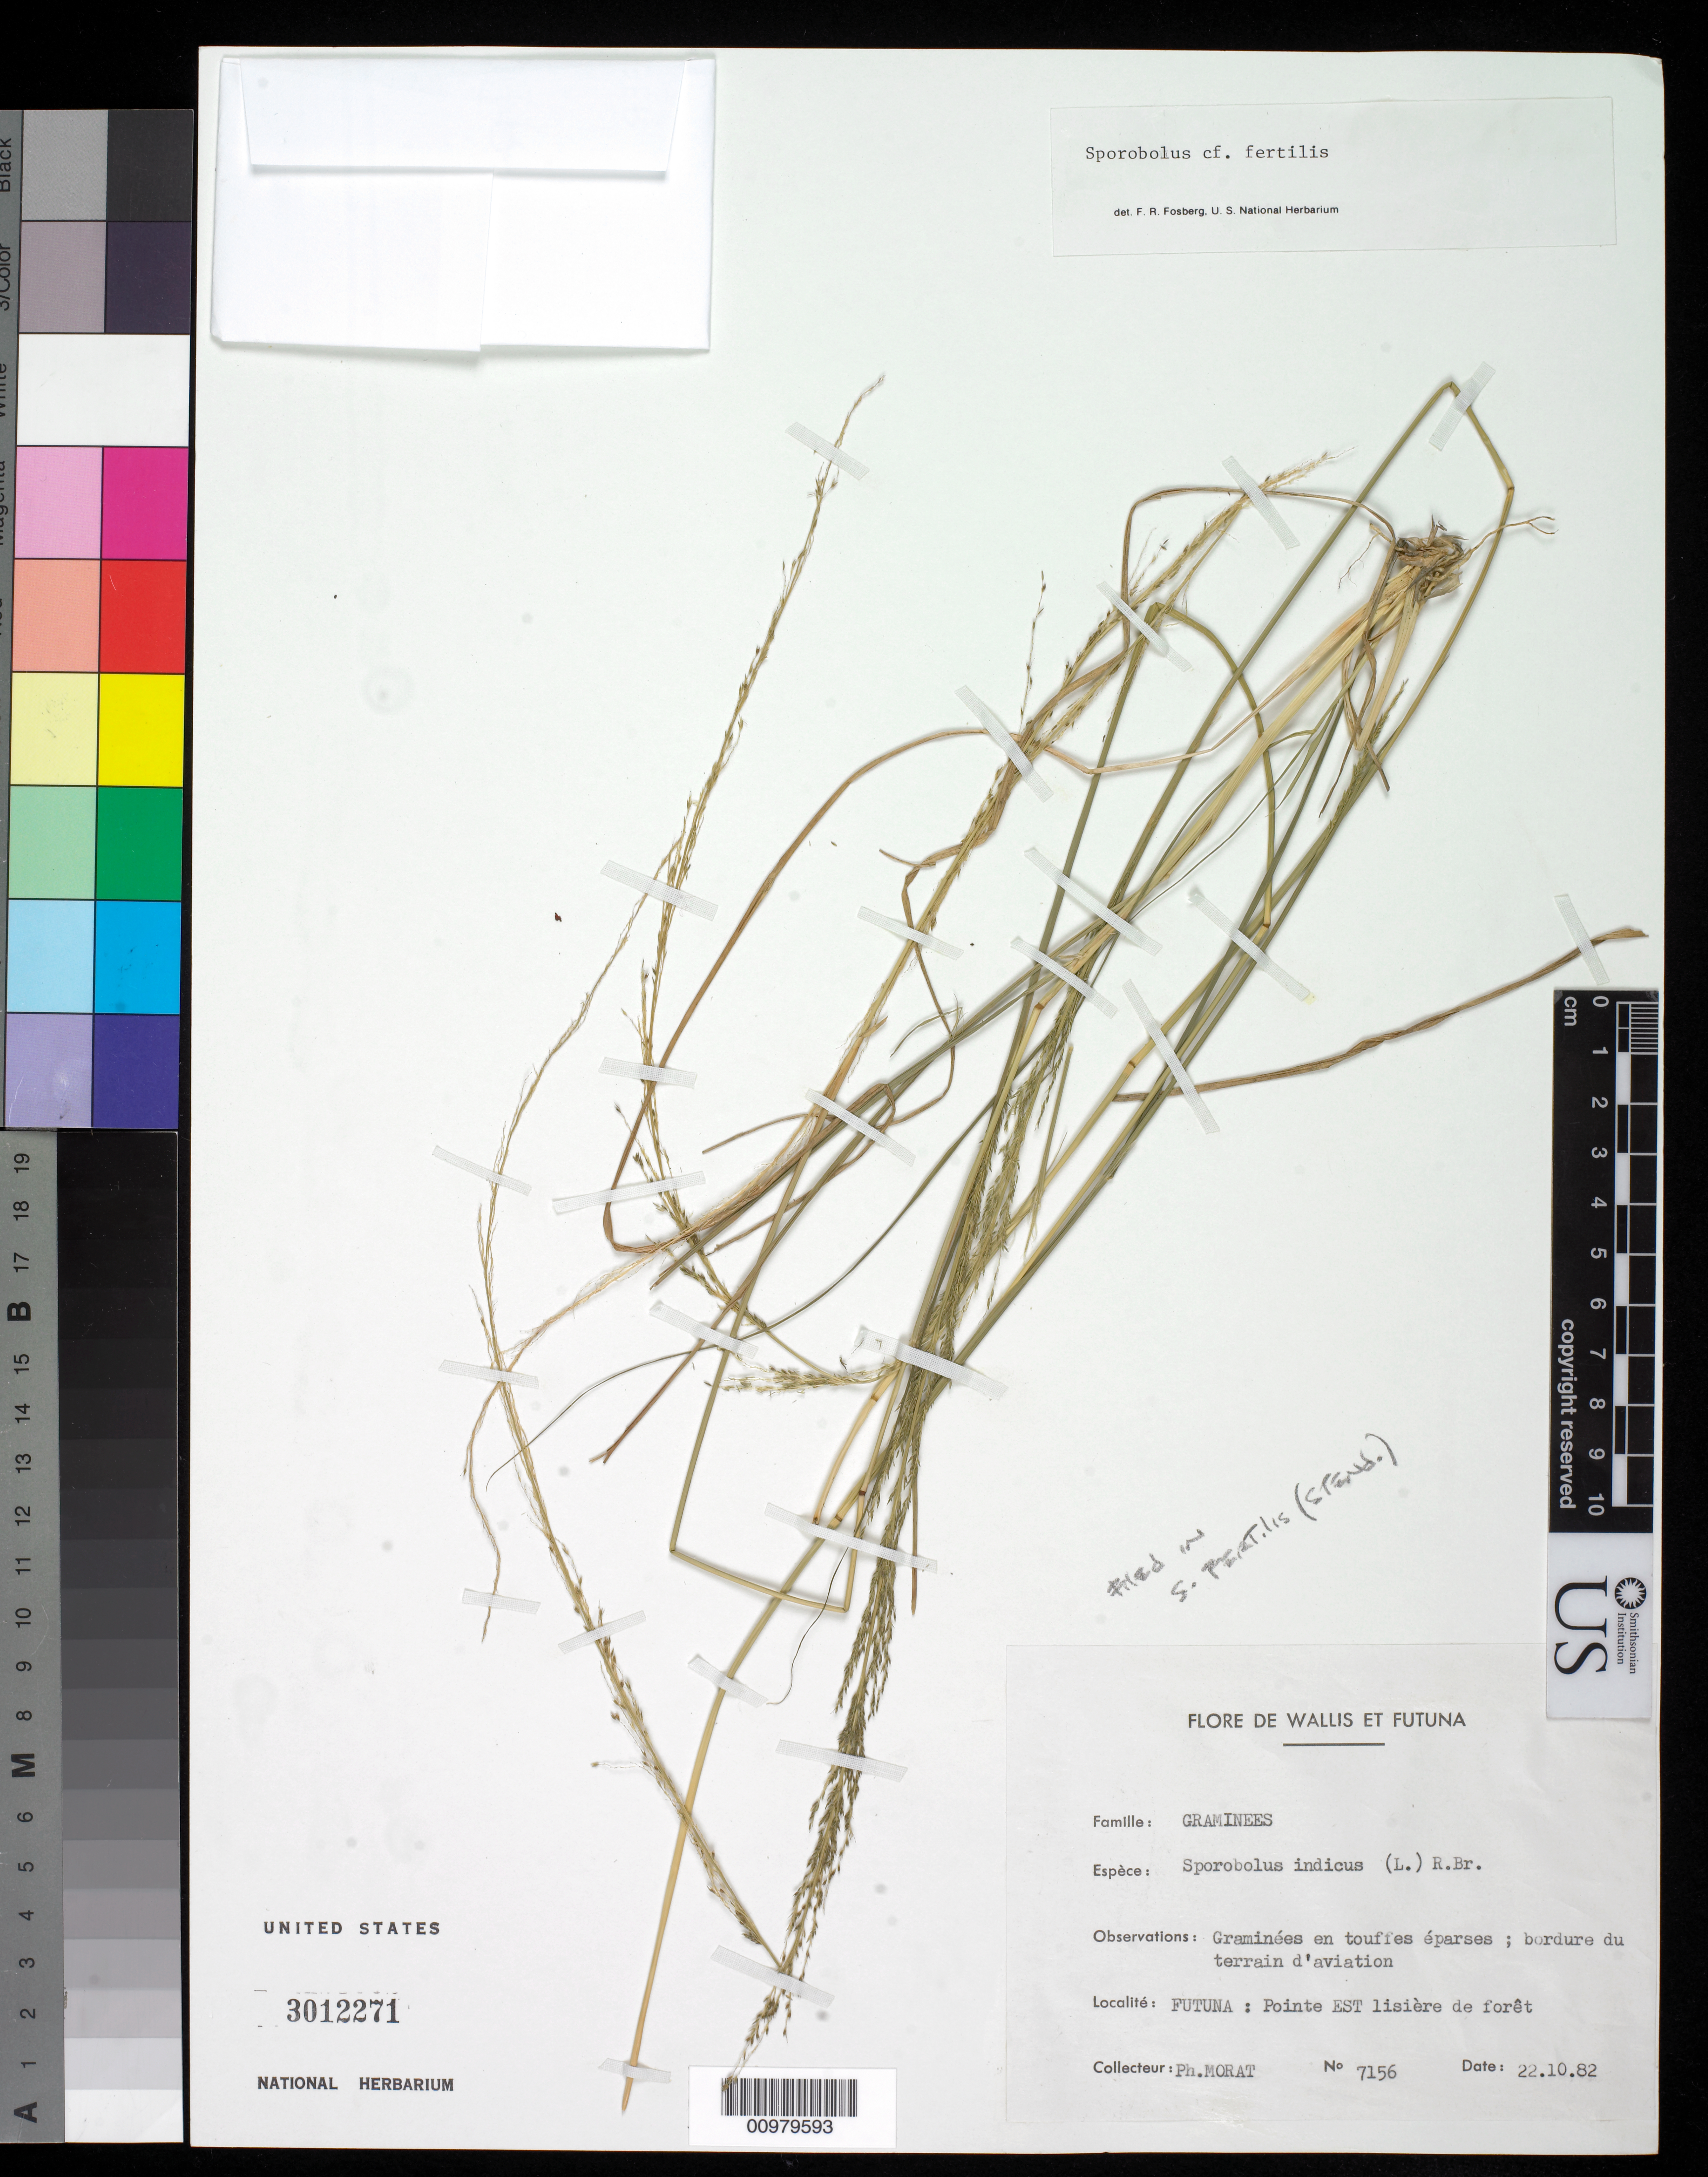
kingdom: Plantae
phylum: Tracheophyta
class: Liliopsida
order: Poales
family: Poaceae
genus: Sporobolus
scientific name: Sporobolus indicus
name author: (L.) R. Br.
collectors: P. Morat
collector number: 7156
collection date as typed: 22 Oct 1982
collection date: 1982-10-22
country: Vanuatu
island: Futuna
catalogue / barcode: US 3012271